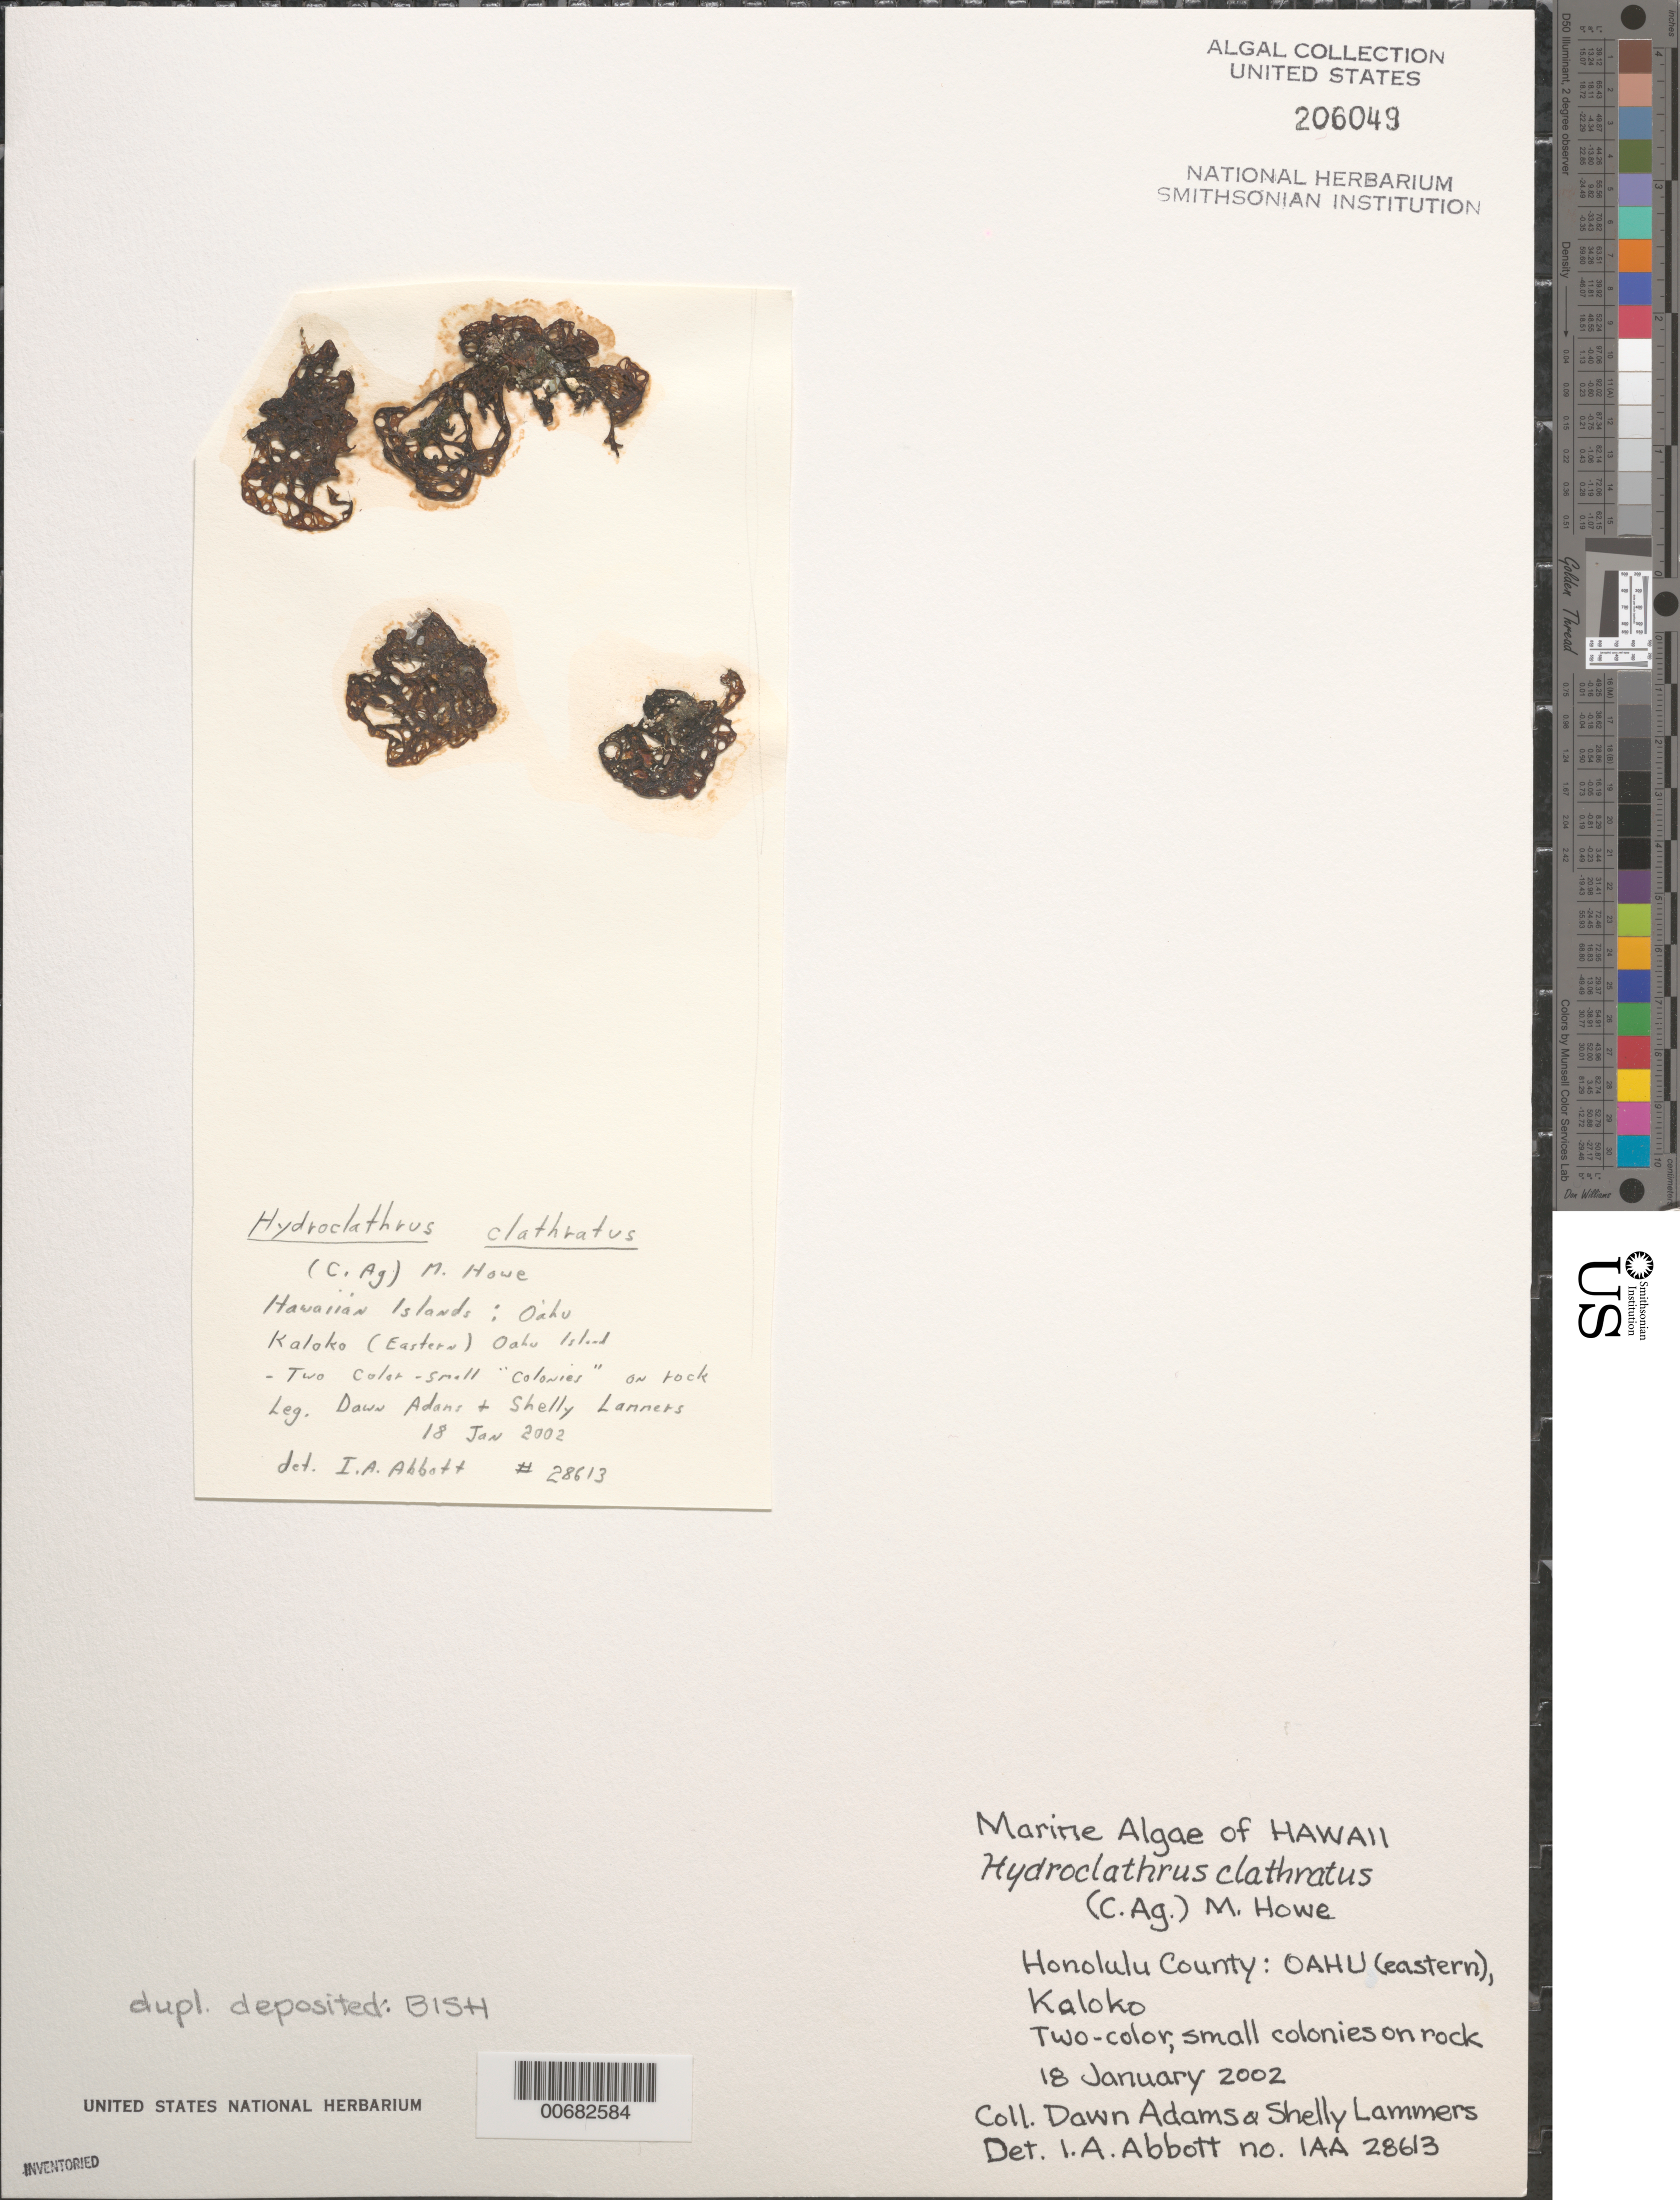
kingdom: Chromista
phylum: Ochrophyta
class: Phaeophyceae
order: Scytosiphonales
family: Scytosiphonaceae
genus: Hydroclathrus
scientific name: Hydroclathrus clathratus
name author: (C. Agardh) M. Howe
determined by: Abbott, Isabella A.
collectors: D. Adams & S. Lammers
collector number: IAA 28613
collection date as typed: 18 Jan 2002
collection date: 2002-01-18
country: United States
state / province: Hawaii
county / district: Honolulu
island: Oahu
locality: Kaloko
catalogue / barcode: US 206049